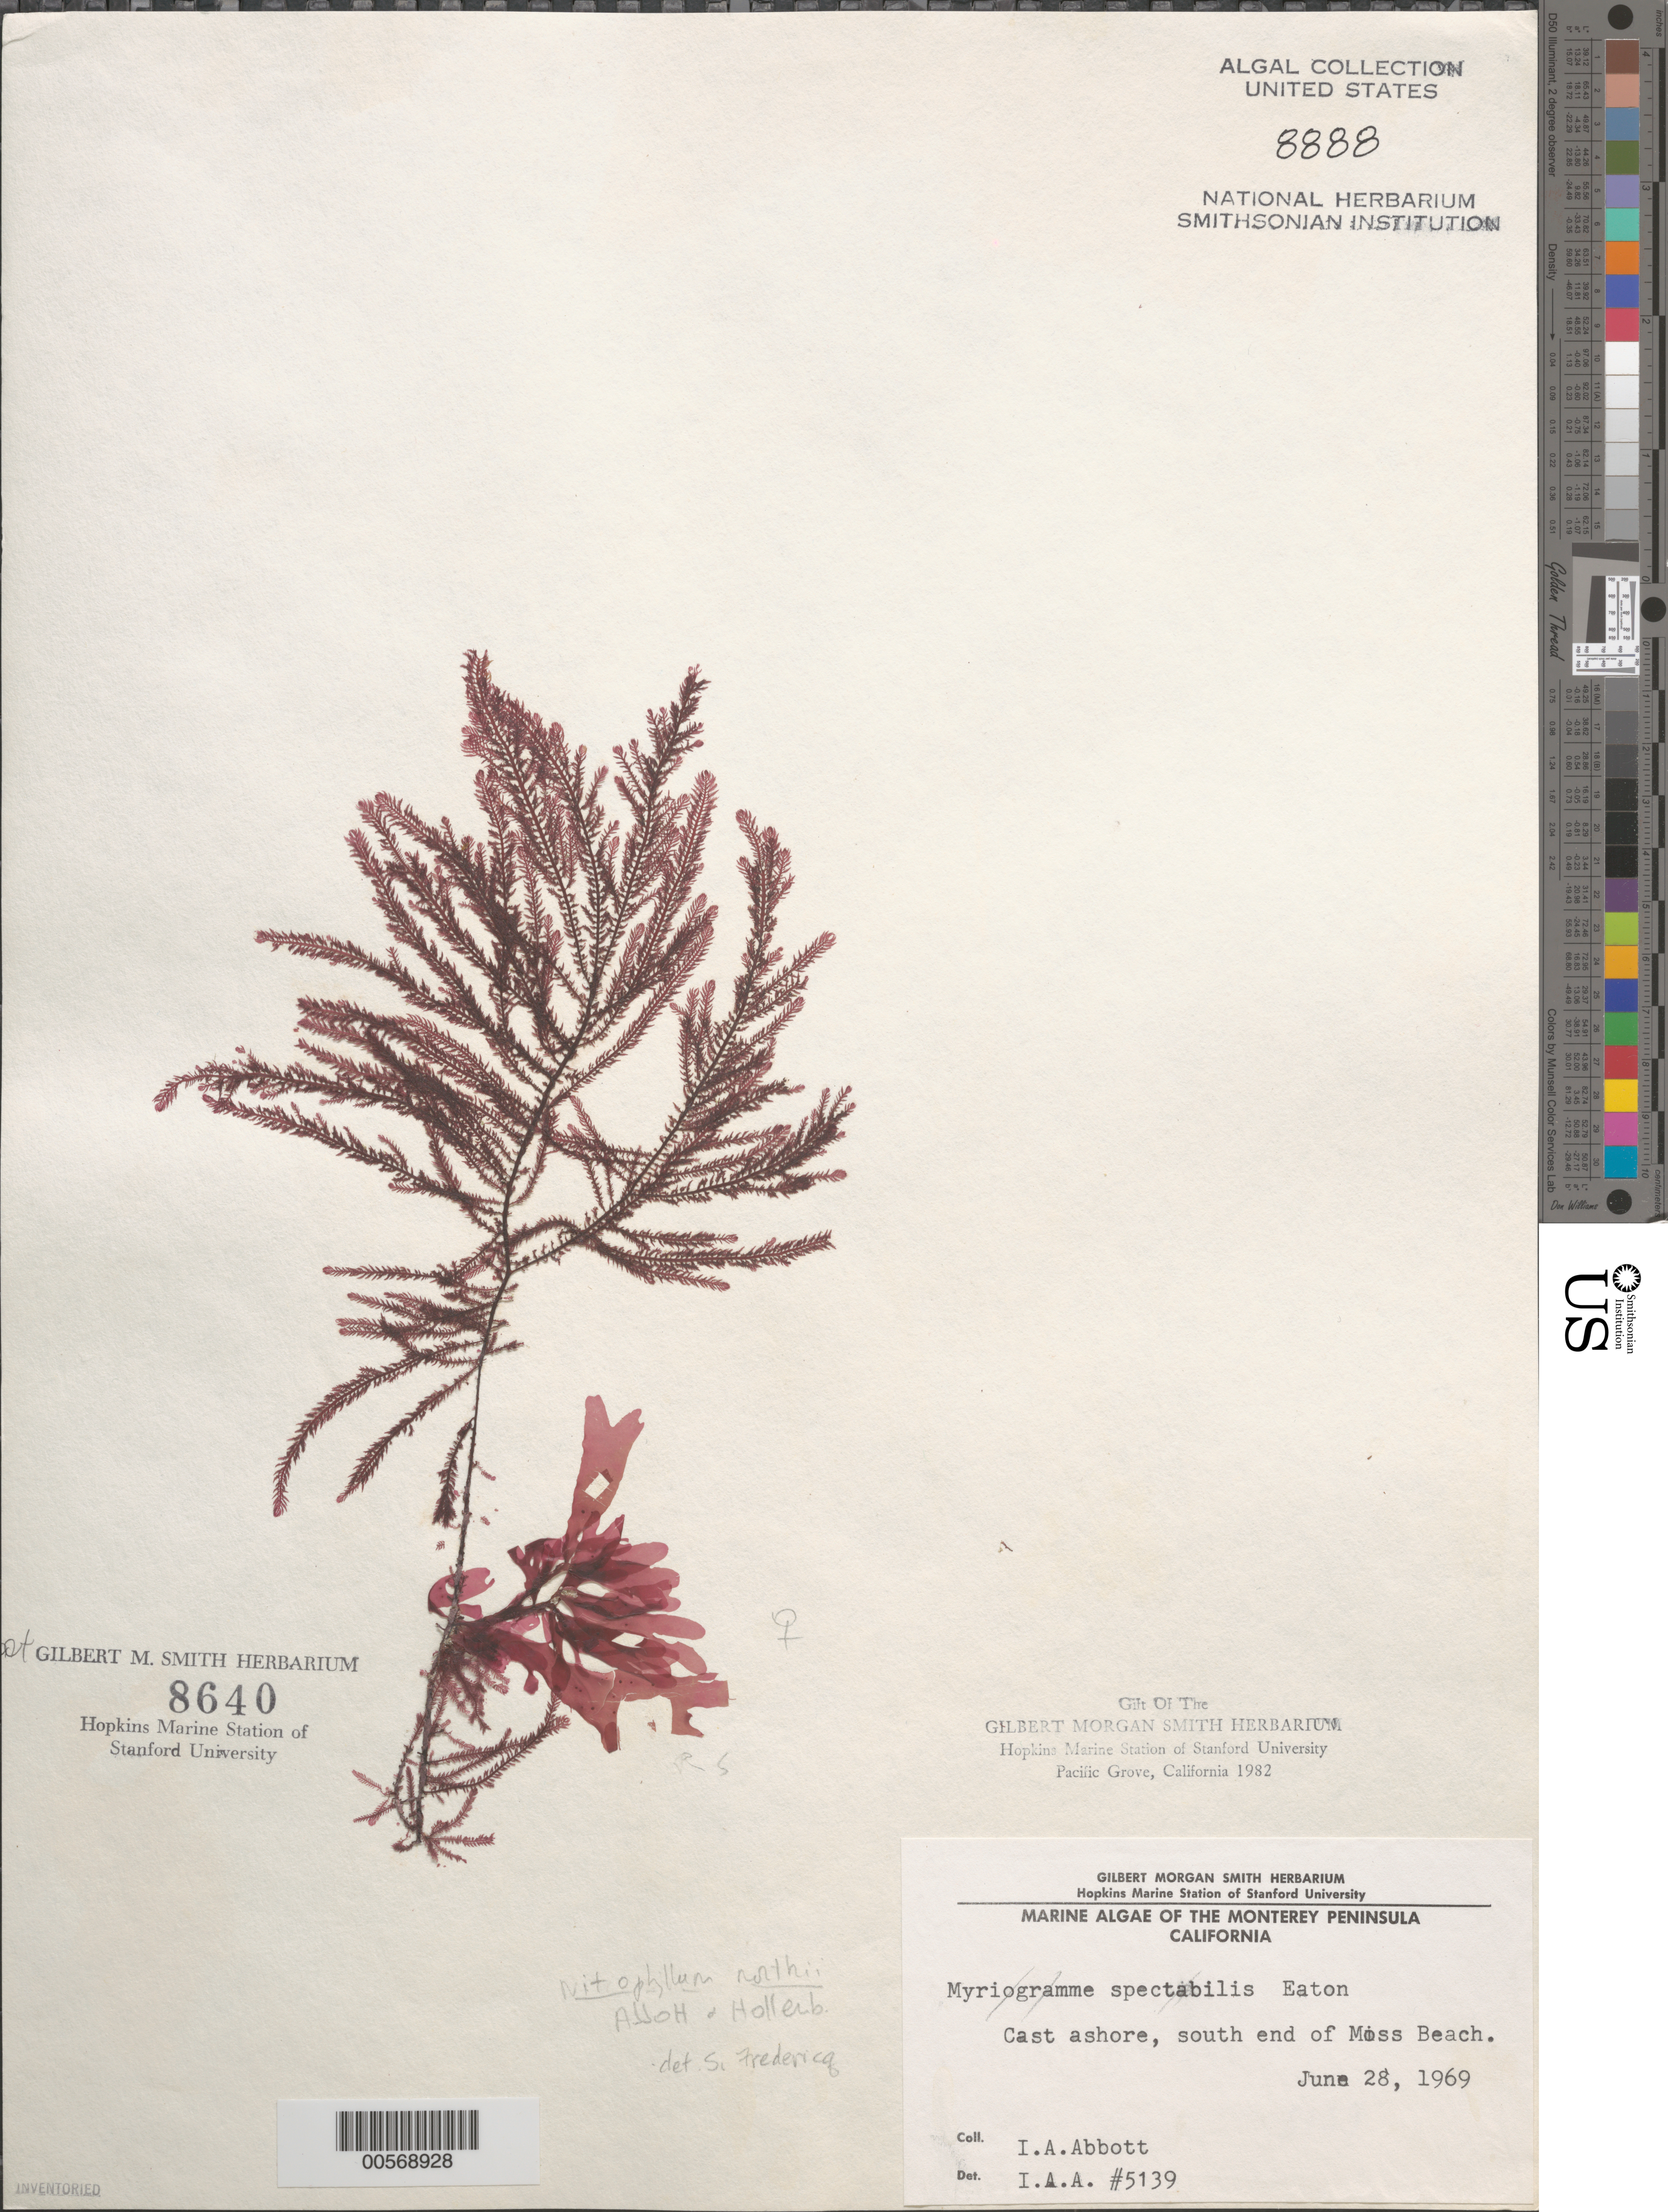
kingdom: Plantae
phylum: Rhodophyta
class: Florideophyceae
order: Ceramiales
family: Delesseriaceae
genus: Nitophyllum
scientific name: Nitophyllum northii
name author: Hollenb. & I.A. Abbott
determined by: Fredericq, S.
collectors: I. A. Abbott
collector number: IAA 5139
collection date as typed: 28 Jun 1969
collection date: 1969-06-28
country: United States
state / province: California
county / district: Monterey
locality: Moss Beach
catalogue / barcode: US 8888